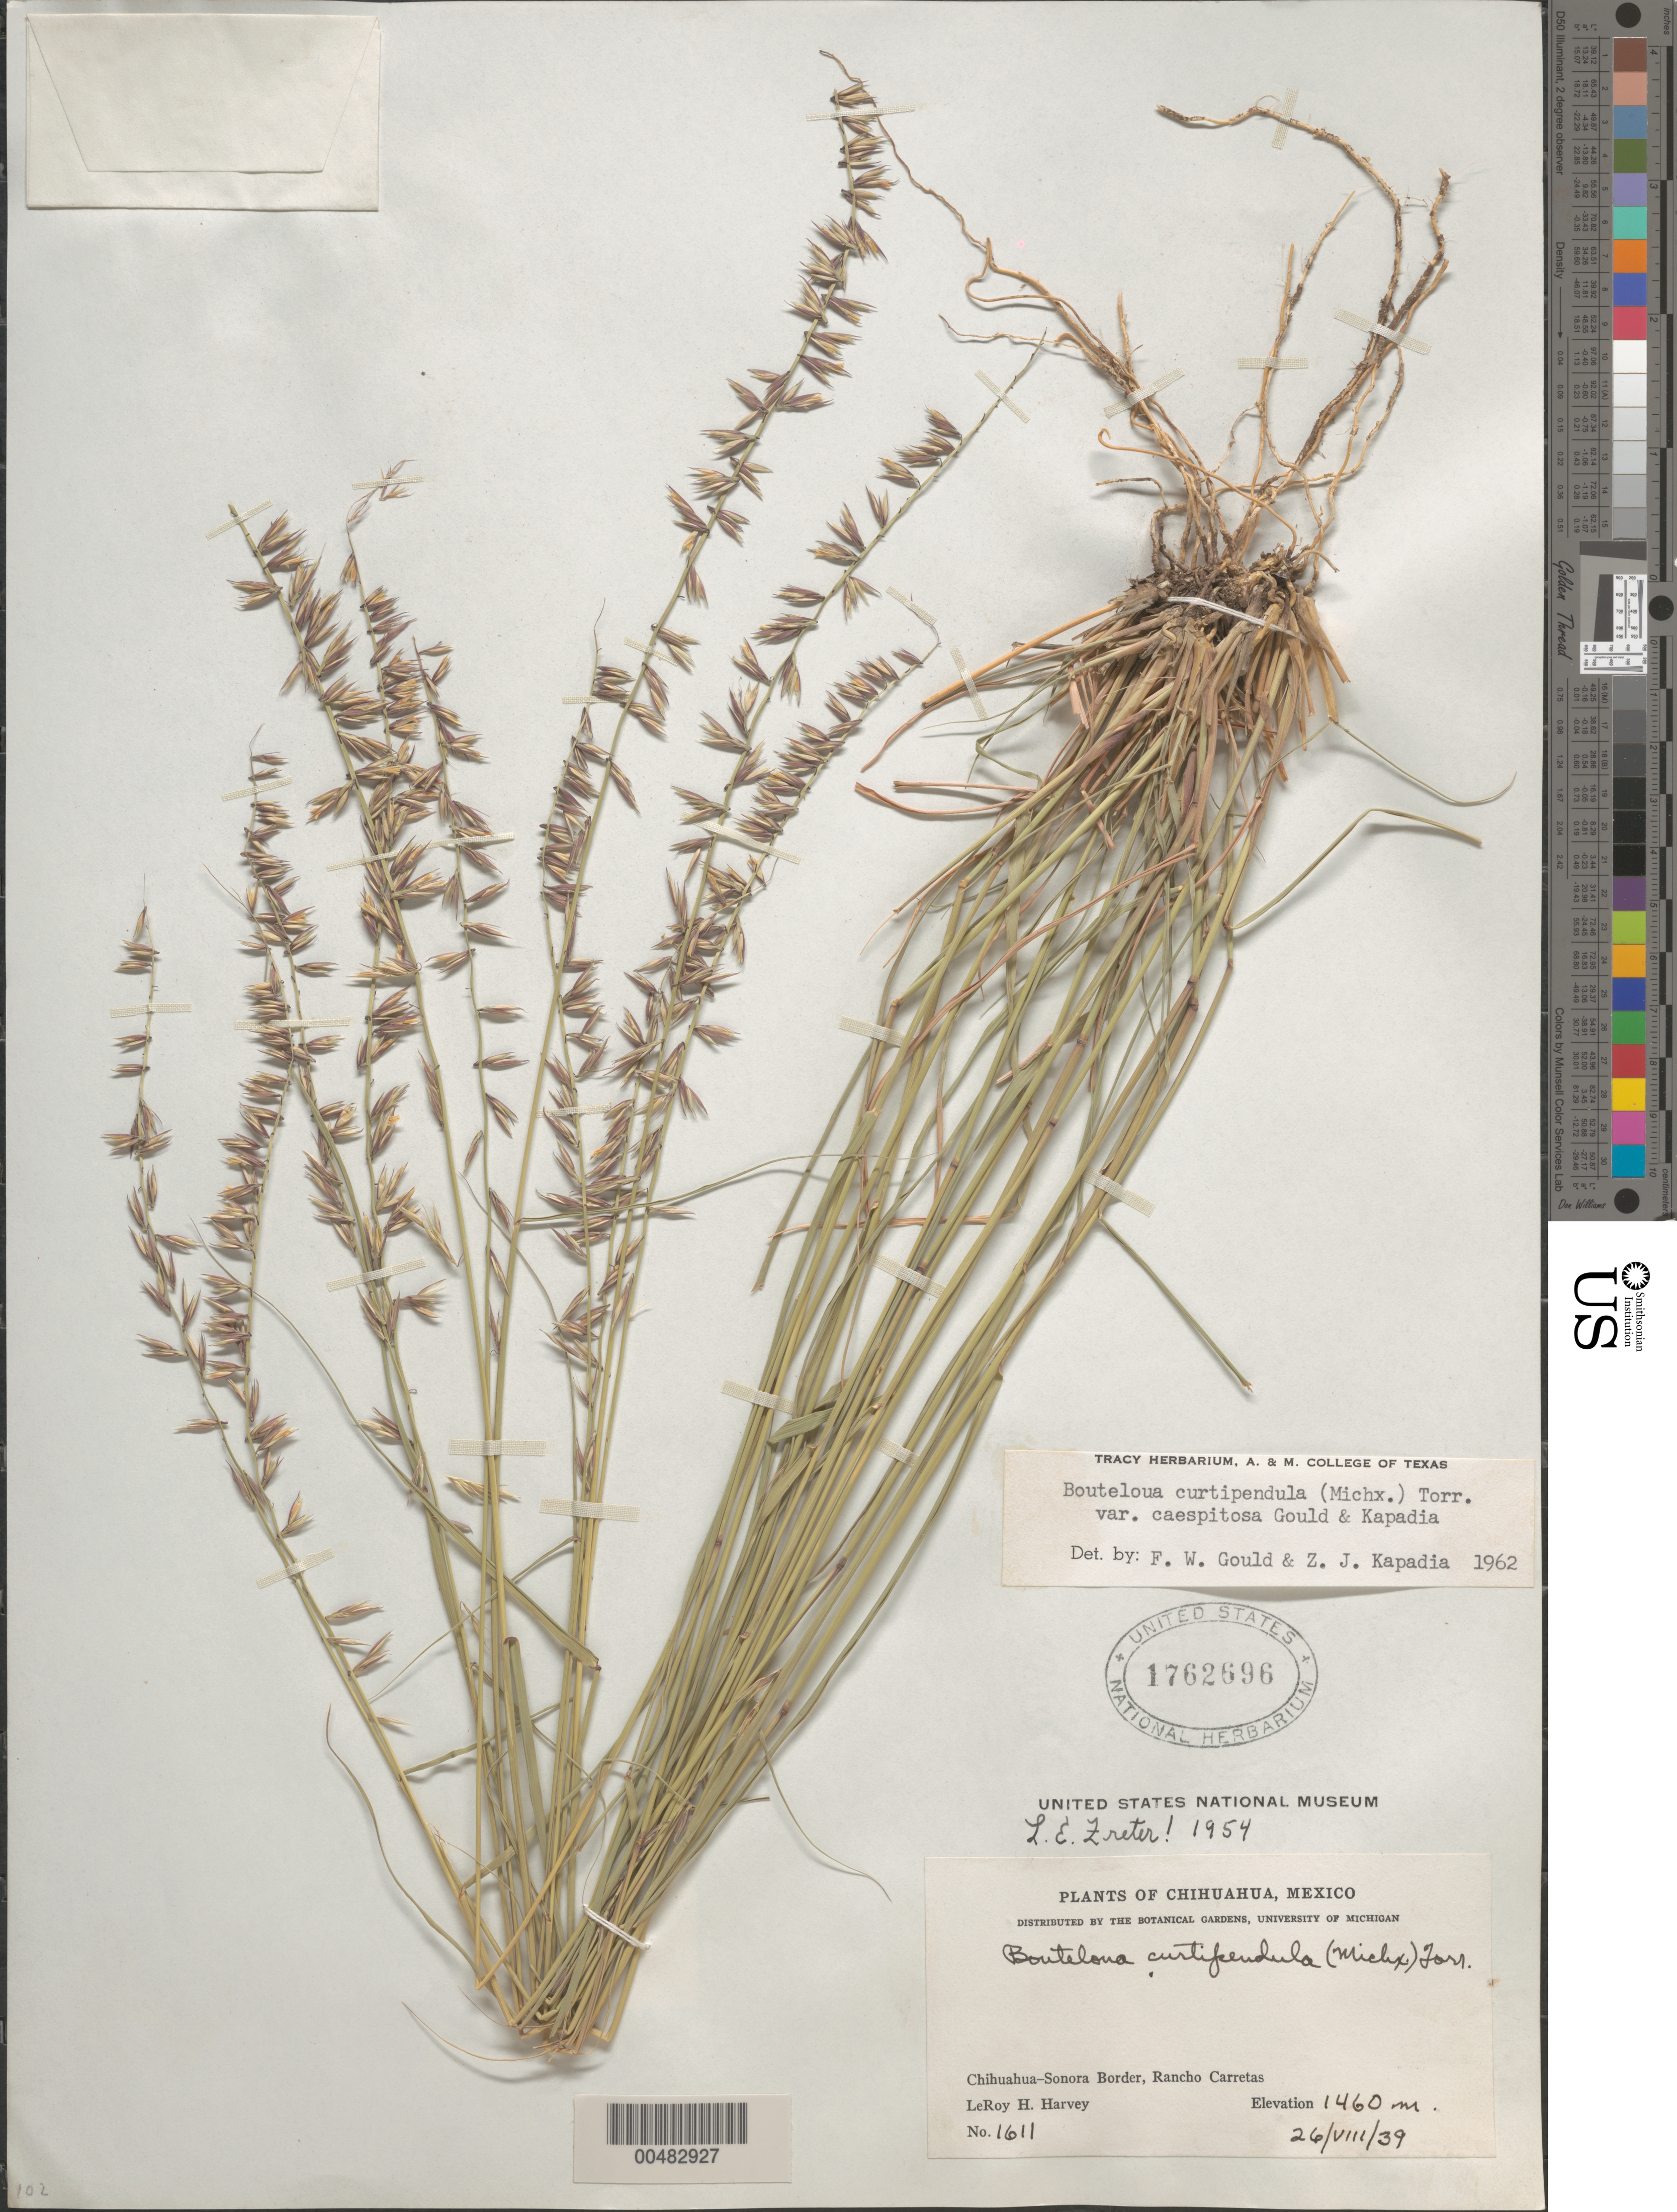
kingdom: Plantae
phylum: Tracheophyta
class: Liliopsida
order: Poales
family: Poaceae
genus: Bouteloua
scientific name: Bouteloua curtipendula var. caespitosa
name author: Gould & Kapadia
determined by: Gould, F. W.; Kapadia, Zarir J.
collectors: L. H. Harvey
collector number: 1611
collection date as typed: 26 Aug 1939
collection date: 1939-08-26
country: Mexico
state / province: Chihuahua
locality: Chihuahua - Sonora Border, Rancho Carretas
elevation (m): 1460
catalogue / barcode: US 1762696